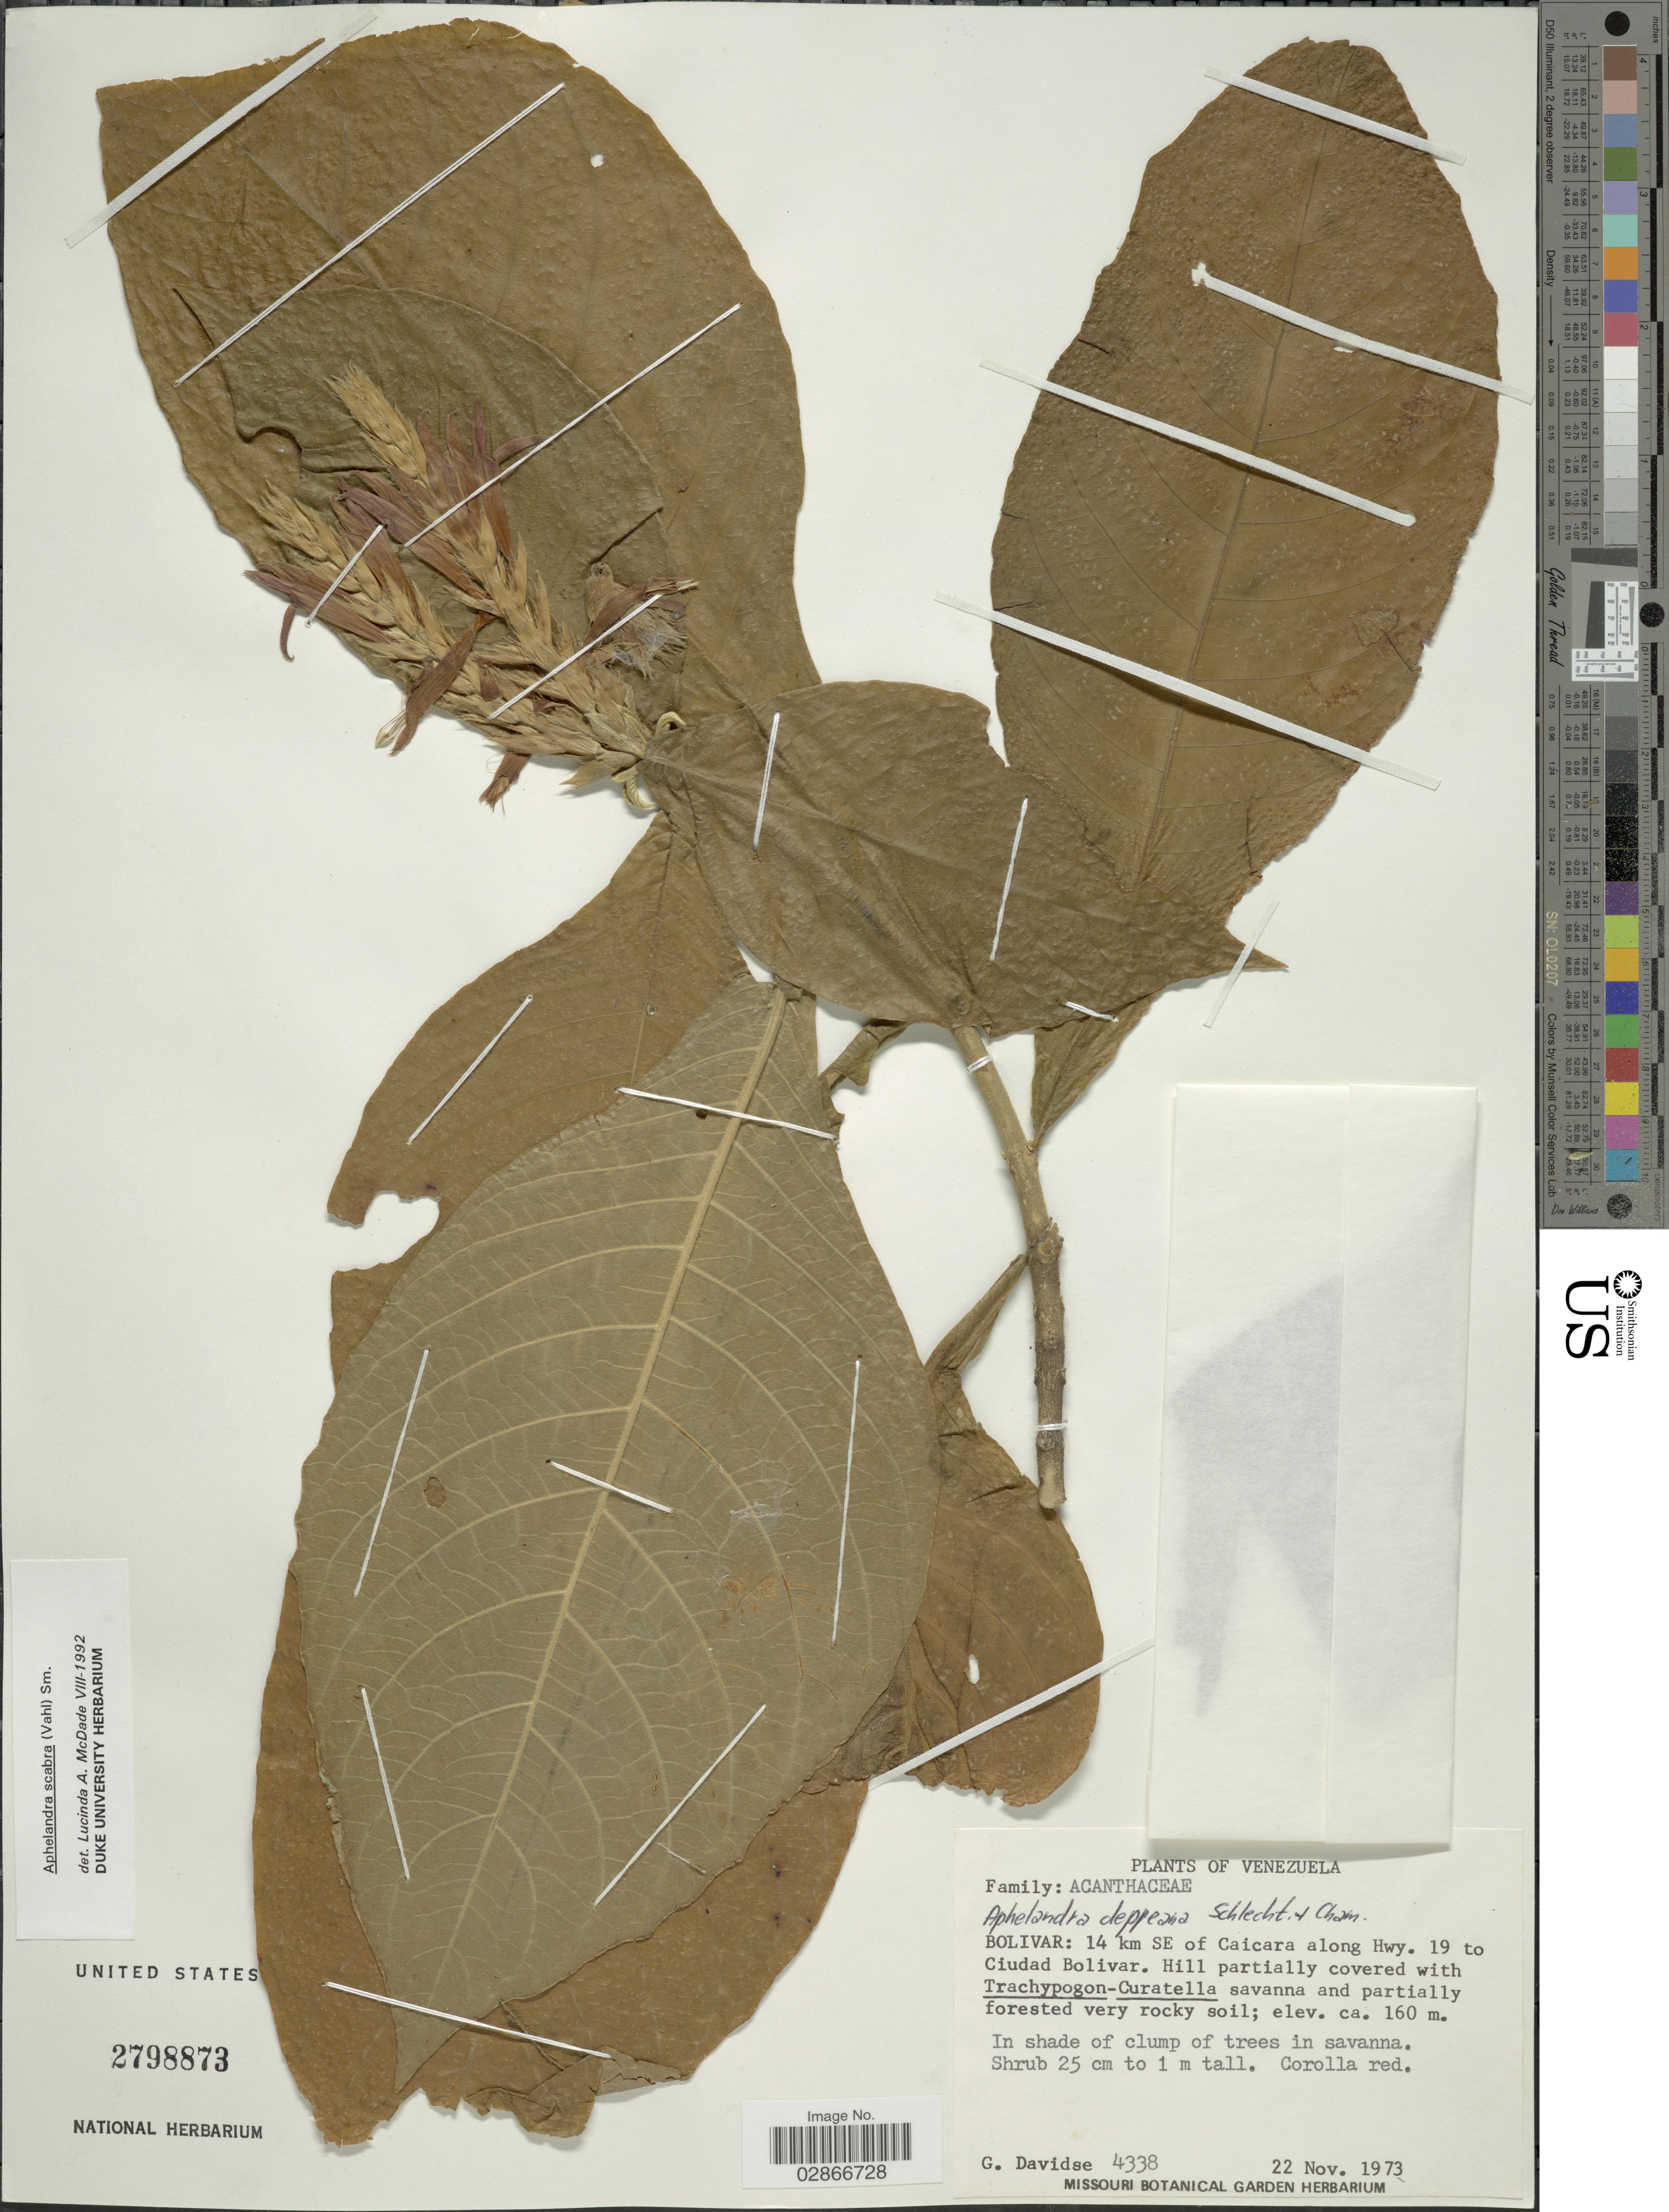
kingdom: Plantae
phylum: Tracheophyta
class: Magnoliopsida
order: Lamiales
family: Acanthaceae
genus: Aphelandra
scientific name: Aphelandra deppeana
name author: Schltdl. & Cham.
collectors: G. Davidse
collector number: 4338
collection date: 1973-11-22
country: Venezuela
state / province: Bolivar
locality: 14 km SE of Caicara along Hwy. 19 to Ciudad Bolivar.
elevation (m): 160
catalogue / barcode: US 2798873